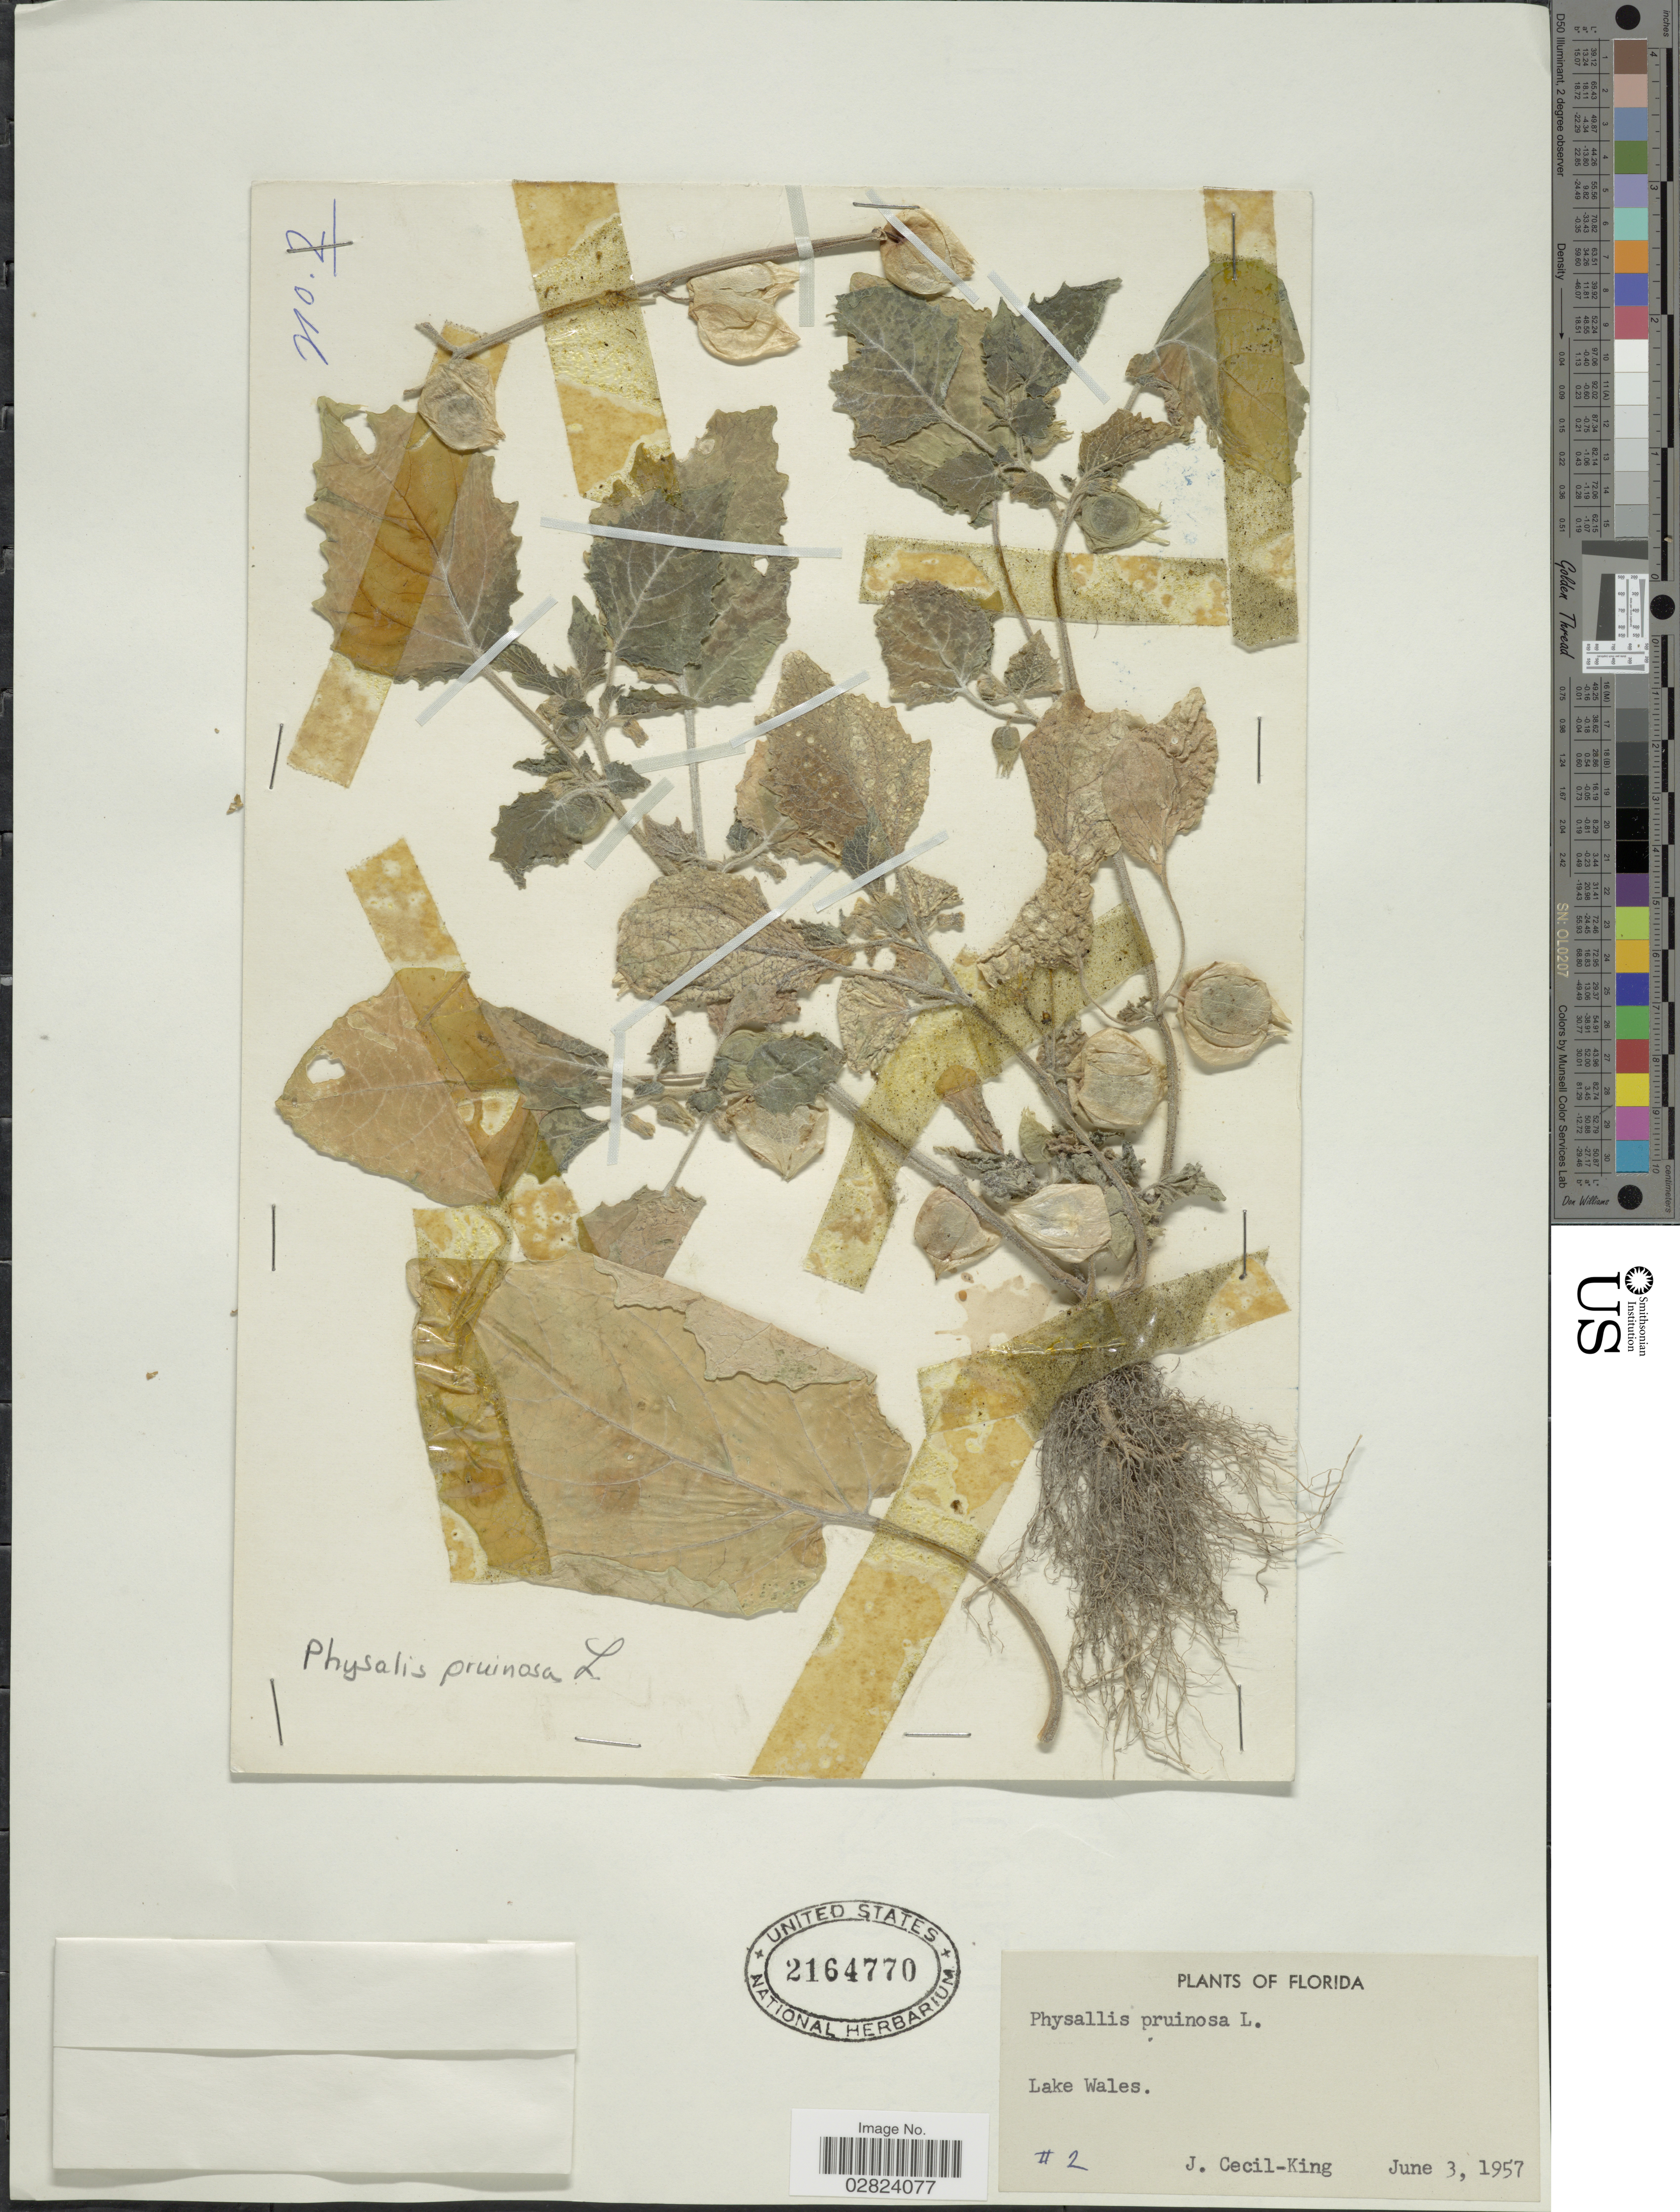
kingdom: Plantae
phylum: Tracheophyta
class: Magnoliopsida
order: Solanales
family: Solanaceae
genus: Physalis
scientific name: Physalis pruinosa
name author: L.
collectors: J. Cecil-King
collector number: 2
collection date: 1957-06-03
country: United States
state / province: Florida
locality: Lake Wales.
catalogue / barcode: US 2164770